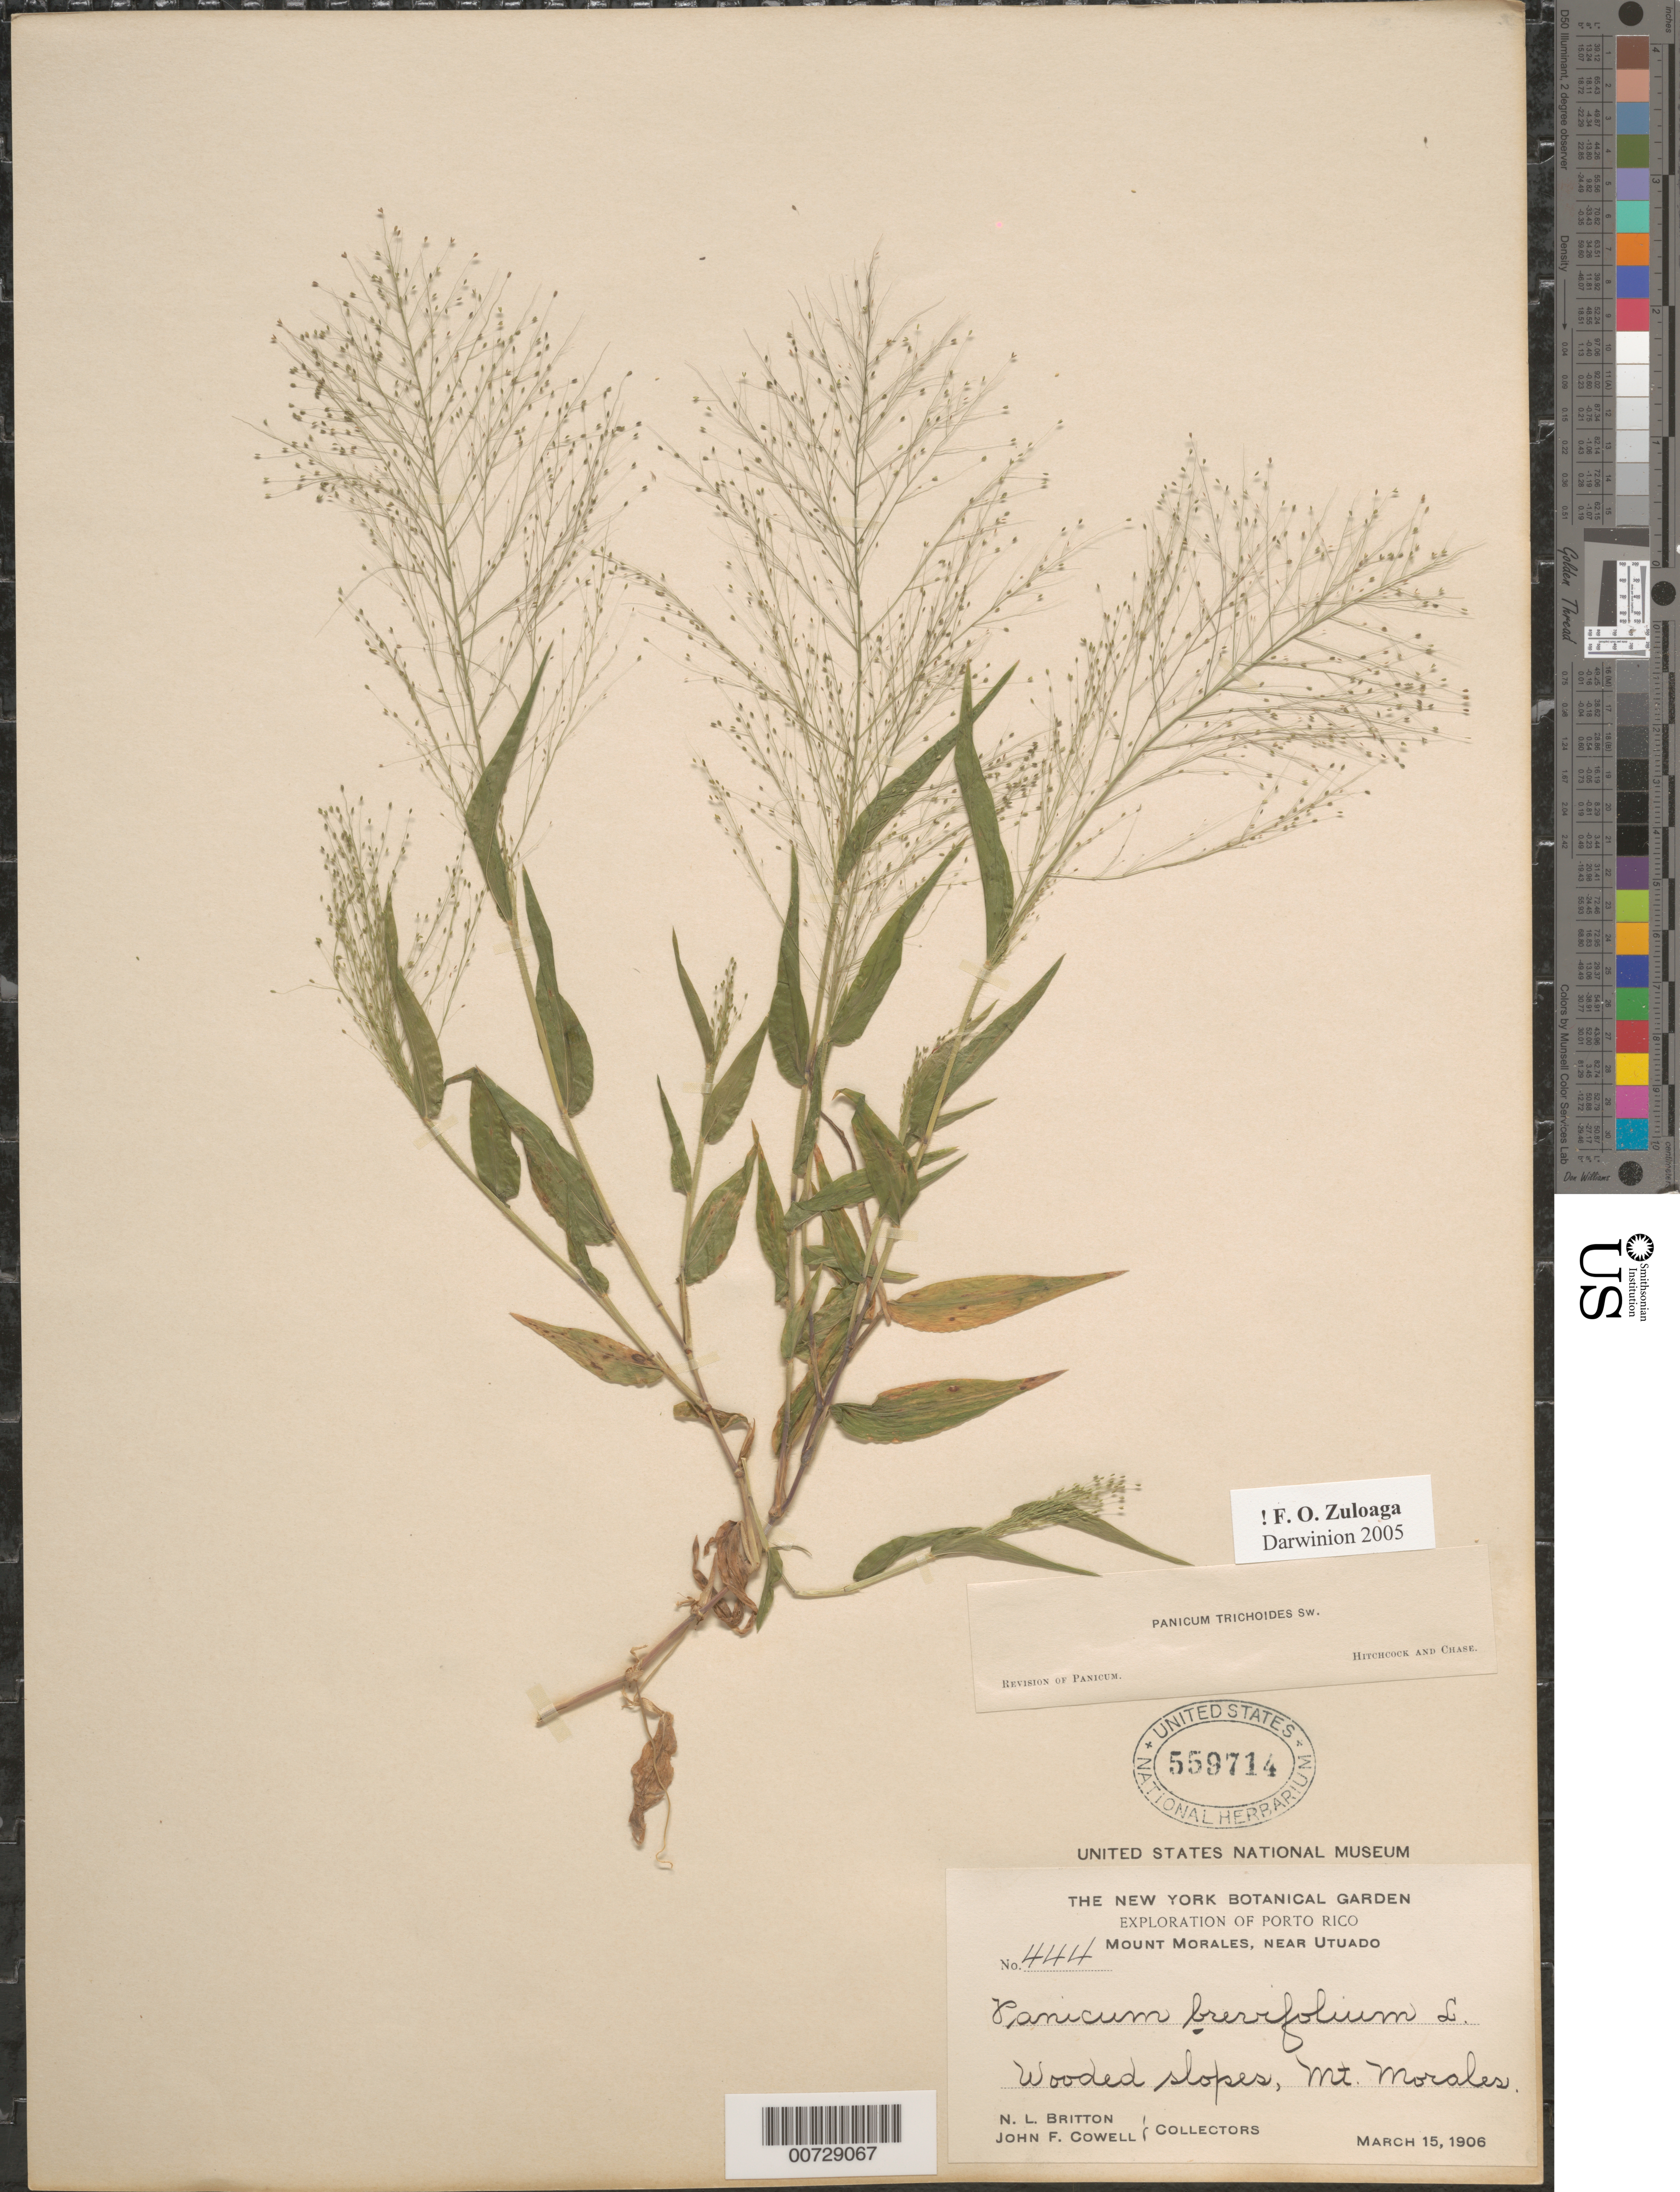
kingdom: Plantae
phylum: Tracheophyta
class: Liliopsida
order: Poales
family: Poaceae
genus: Panicum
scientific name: Panicum trichoides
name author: Sw.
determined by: Hitchcock, Albert S.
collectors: N. Britton & J. F. Cowell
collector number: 444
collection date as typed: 15 Mar 1906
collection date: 1906-03-15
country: Puerto Rico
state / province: Utuado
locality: Mount Morales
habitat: Wooded slopes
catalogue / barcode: US 559714